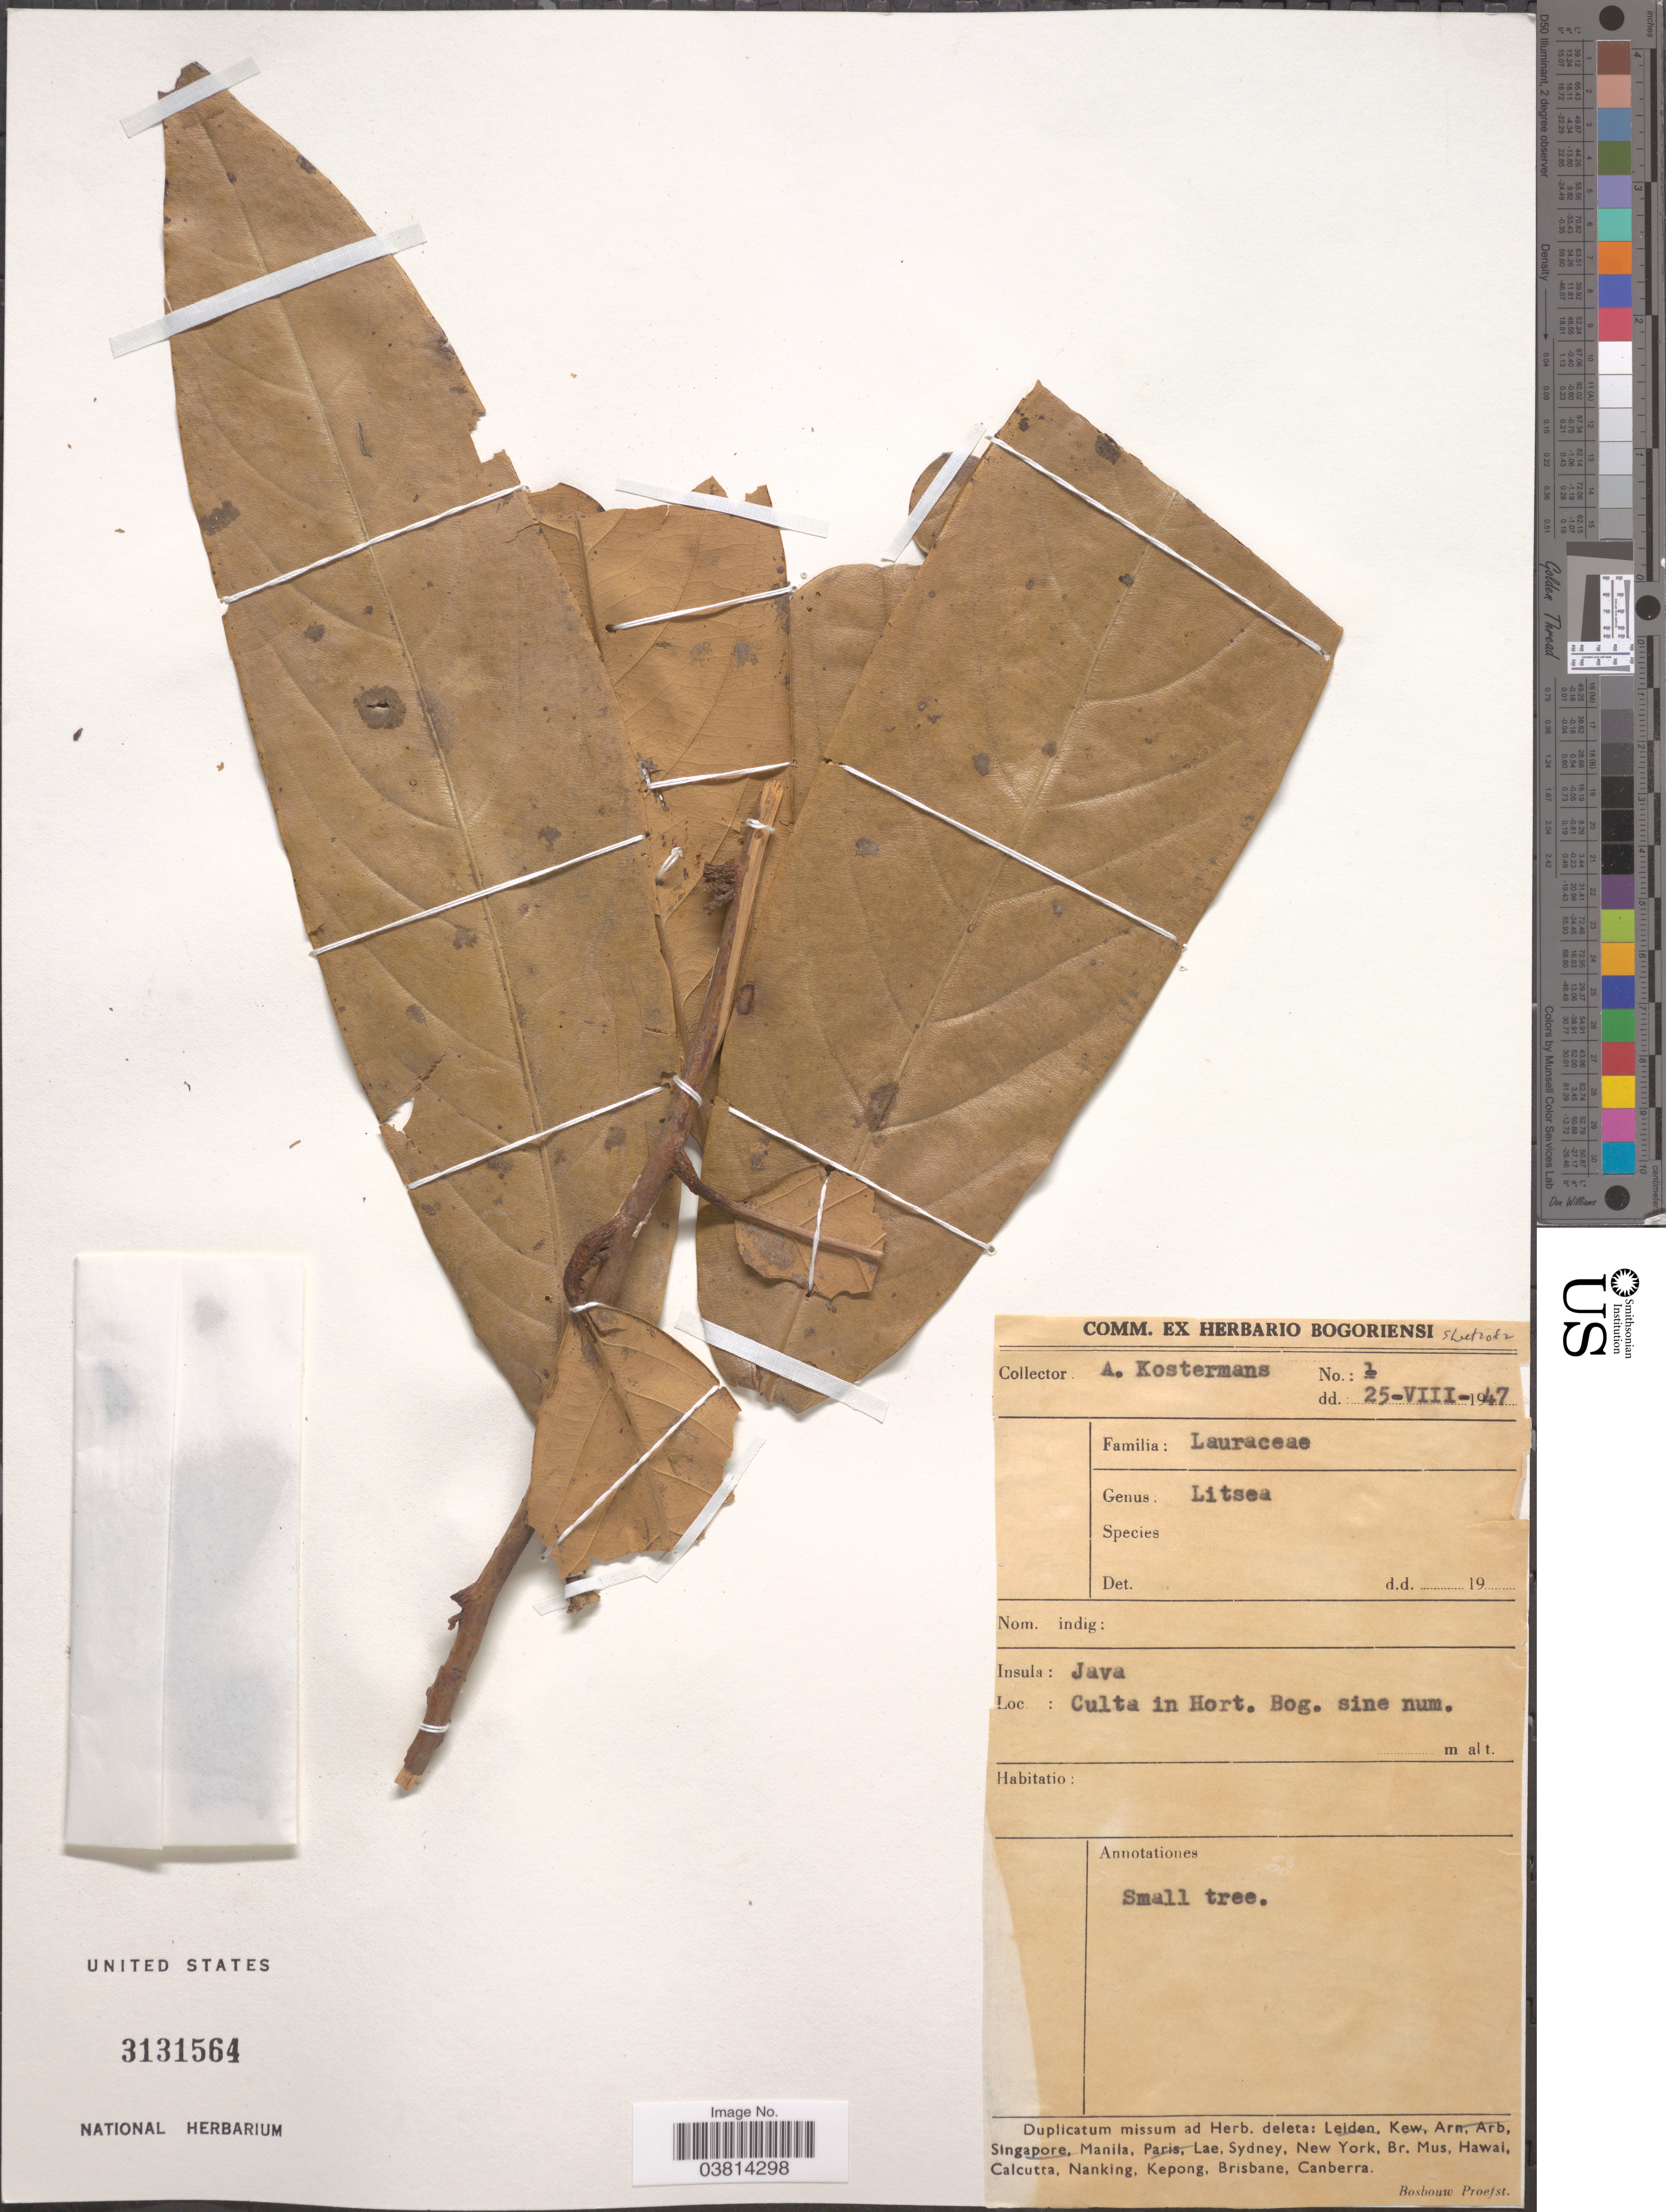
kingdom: Plantae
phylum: Tracheophyta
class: Magnoliopsida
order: Laurales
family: Lauraceae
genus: Litsea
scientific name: Litsea sp.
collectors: A. J. G. Kostermans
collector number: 1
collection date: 1947-08-25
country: Indonesia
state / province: Java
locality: Insula: Java. In Hort. Bog. sine num.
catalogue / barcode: US 3131564